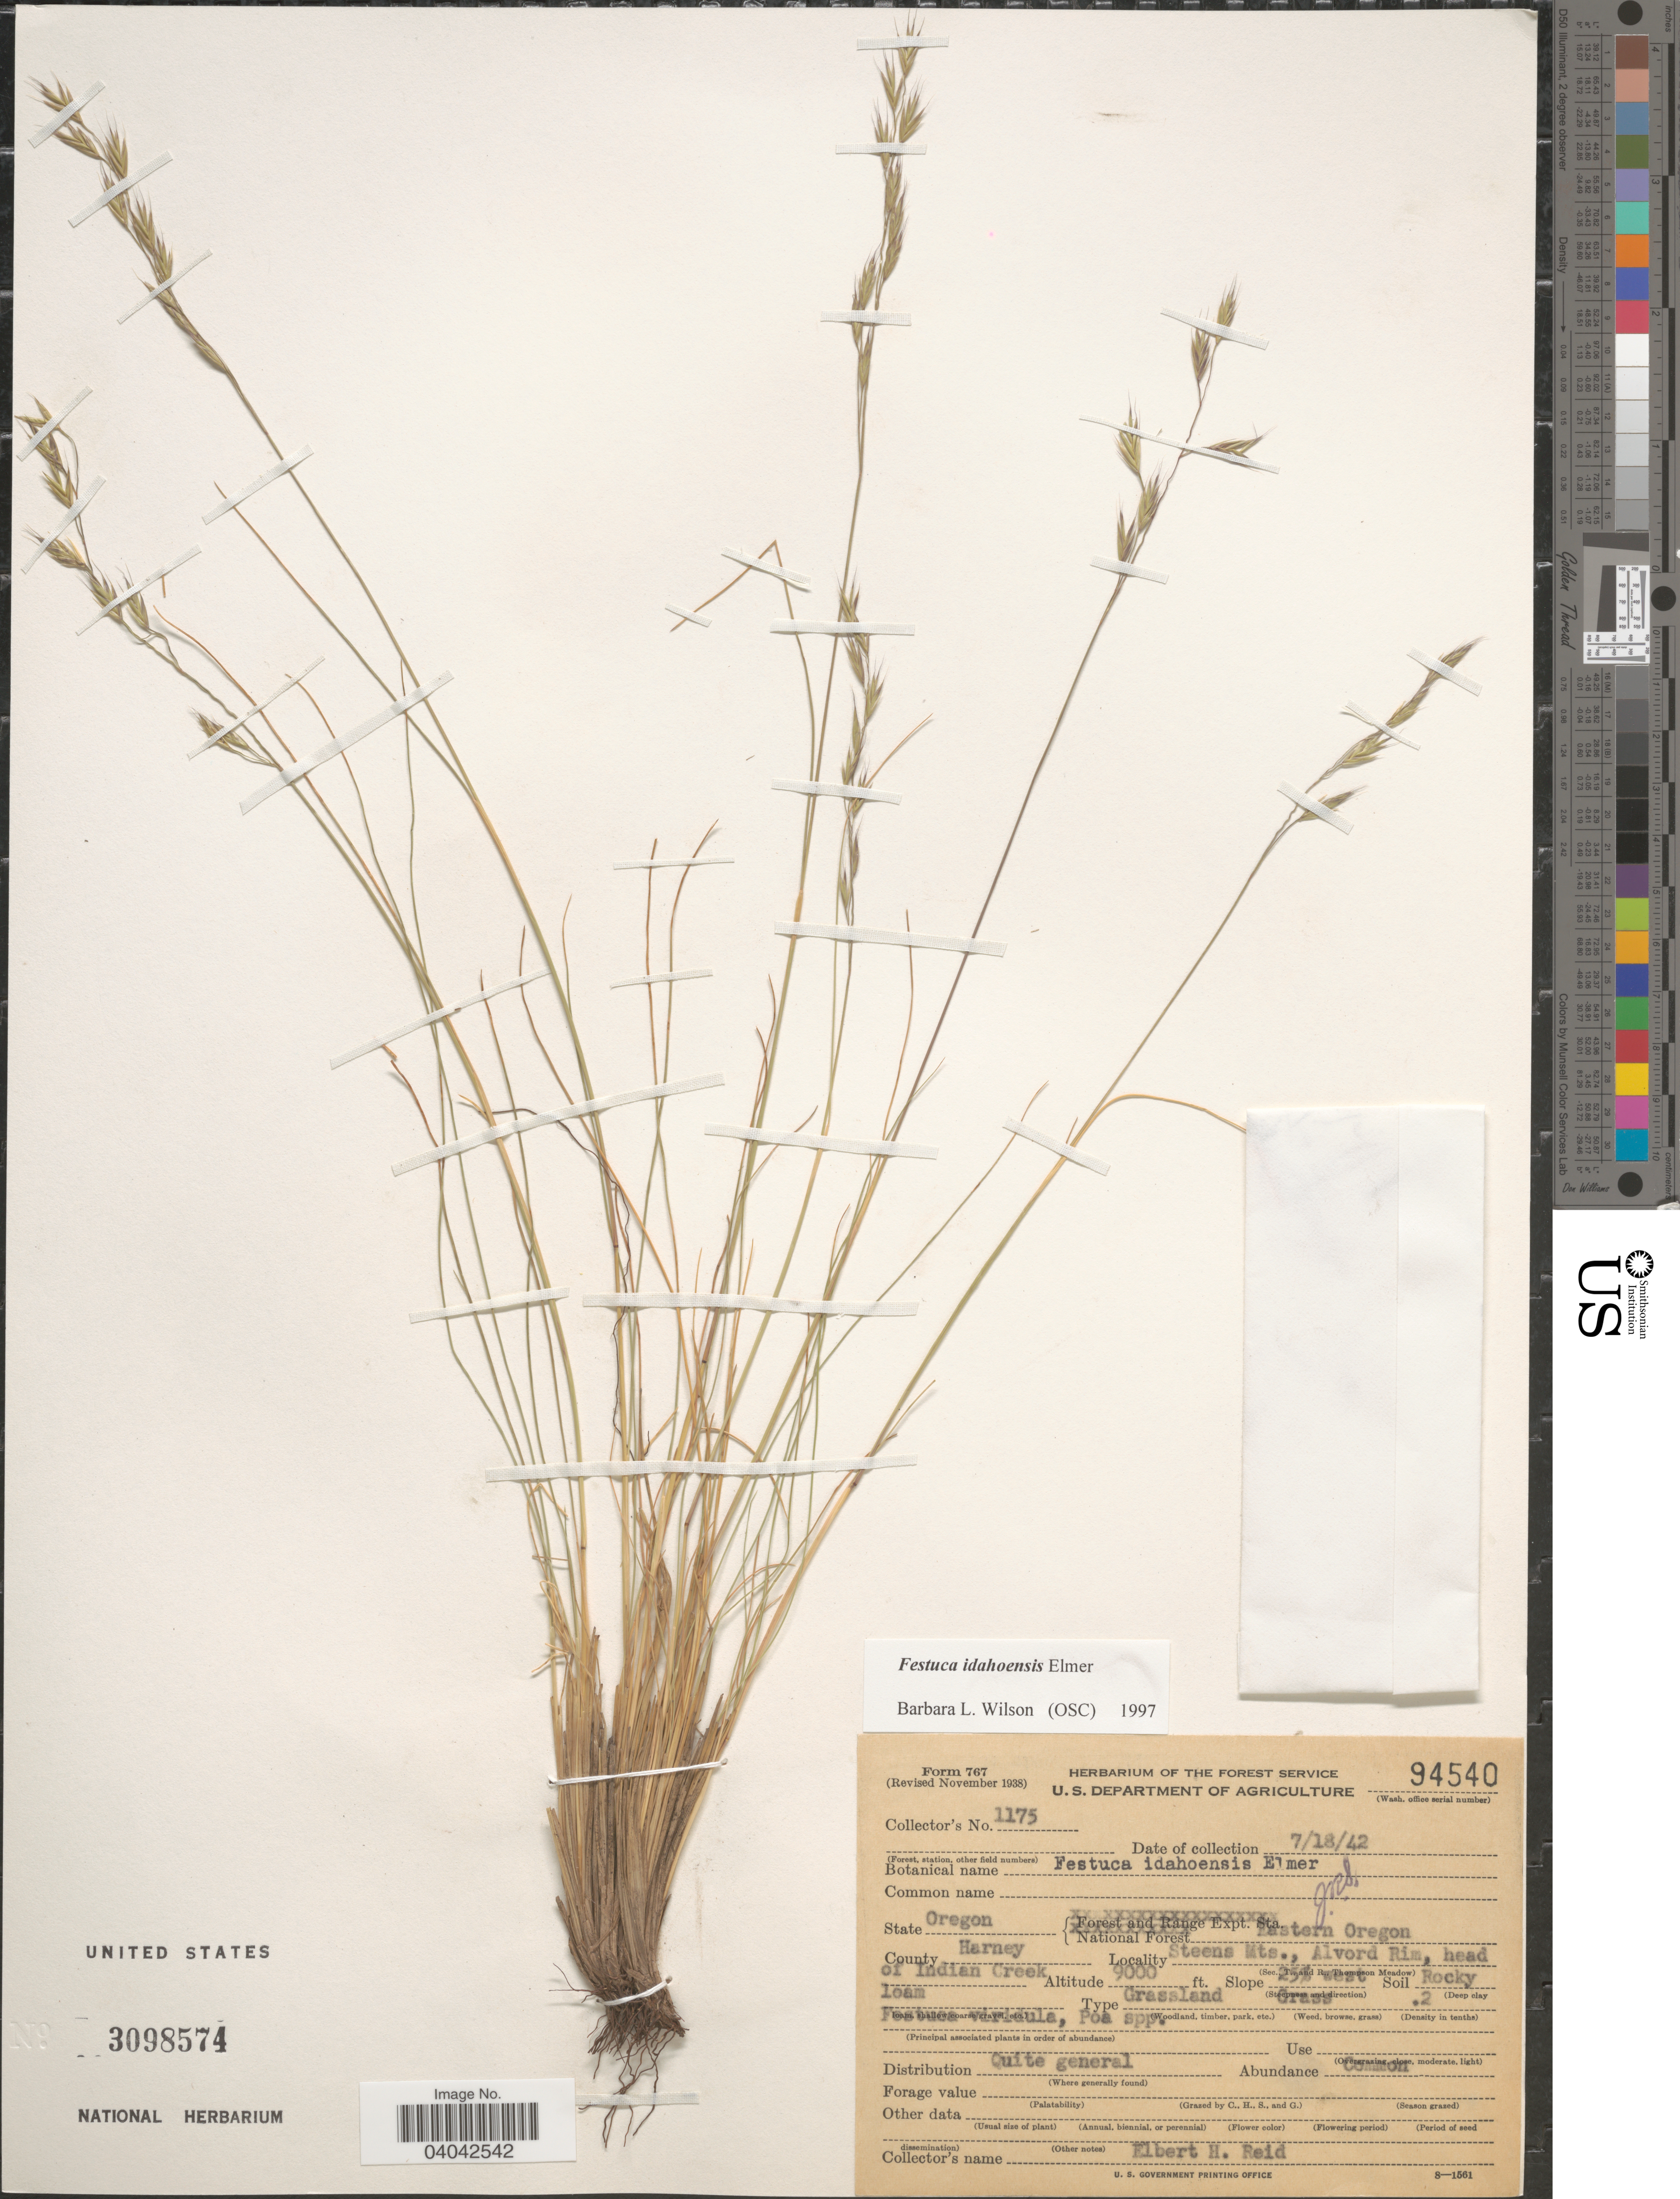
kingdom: Plantae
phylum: Tracheophyta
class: Liliopsida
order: Poales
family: Poaceae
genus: Festuca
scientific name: Festuca idahoensis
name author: Elmer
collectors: E. Reid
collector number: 1175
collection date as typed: Transcribed d/m/y: 18/7/42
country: United States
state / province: Oregon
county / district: Harney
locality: Eastern Oregon. County Harney. Steens Mts., Alvord Rim, head of Indian Creek. Slope 25% west.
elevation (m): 2743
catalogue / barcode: US 3098574